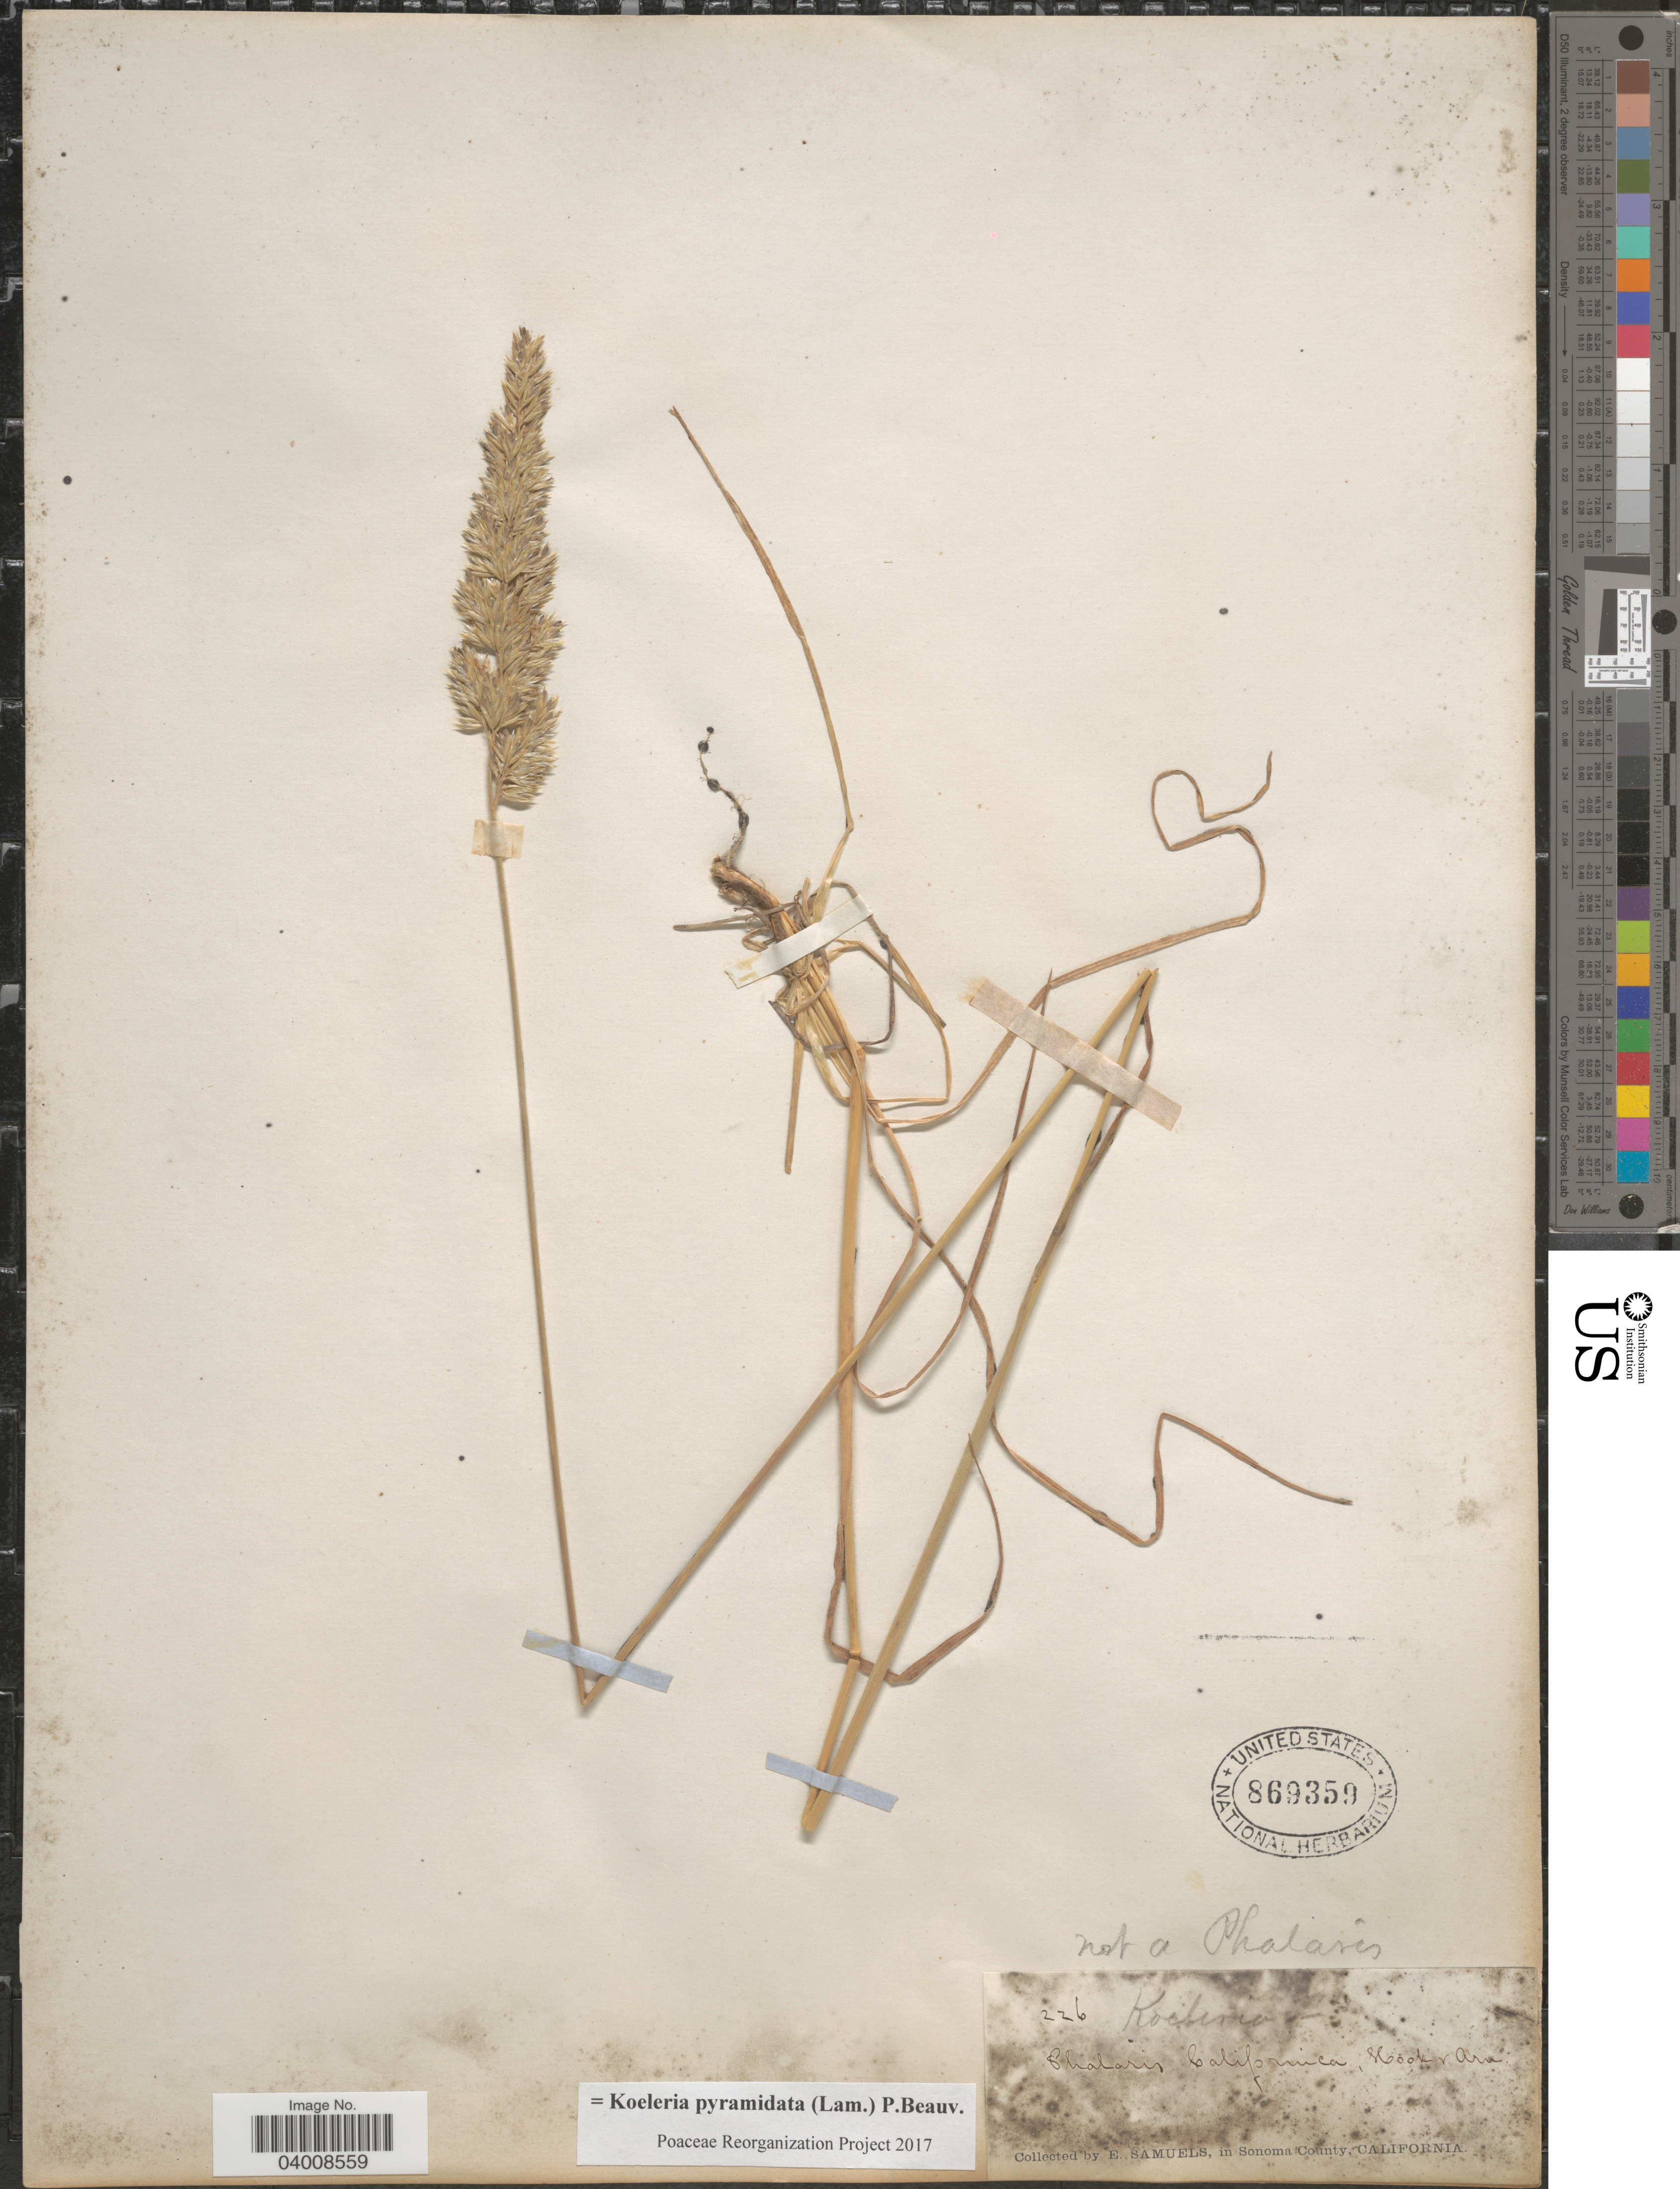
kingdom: Plantae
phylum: Tracheophyta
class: Liliopsida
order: Poales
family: Poaceae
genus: Koeleria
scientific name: Koeleria pyramidata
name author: (Lam.) P. Beauv.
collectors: E. Samuels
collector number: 226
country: United States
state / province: California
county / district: Sonoma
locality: In Sonoma County.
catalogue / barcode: US 869359